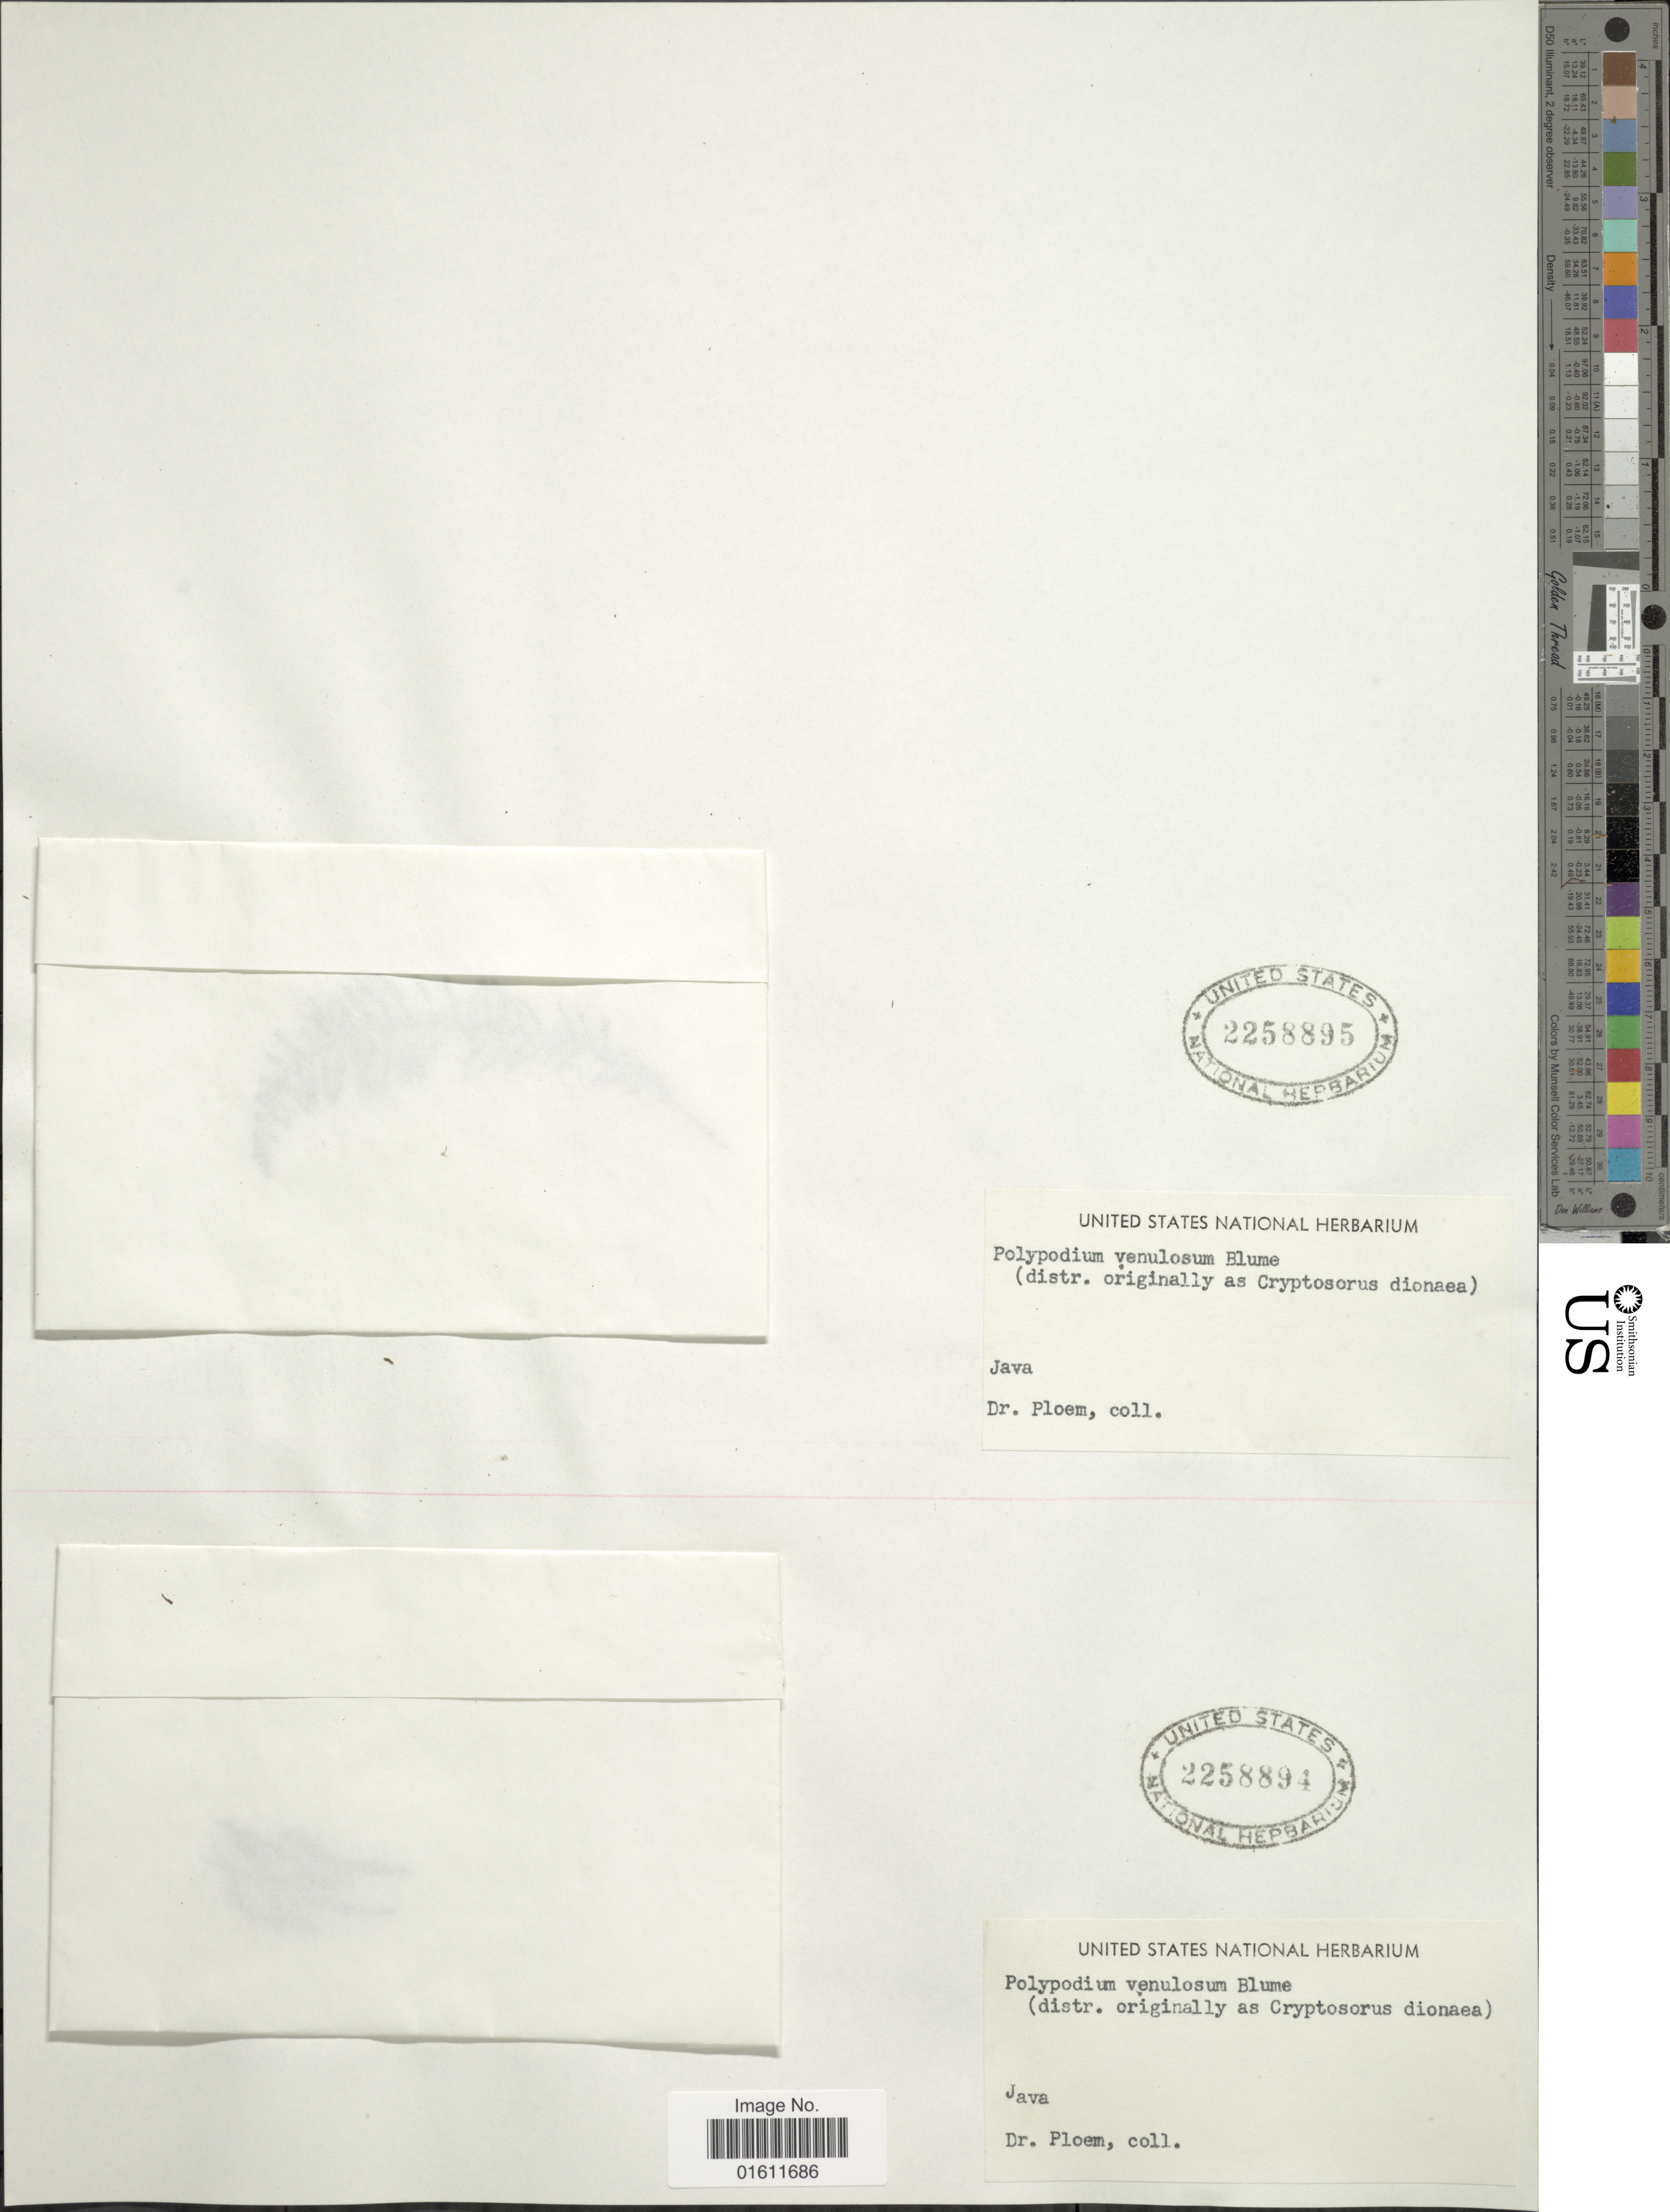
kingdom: Plantae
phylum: Tracheophyta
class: Polypodiopsida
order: Polypodiales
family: Polypodiaceae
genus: Prosaptia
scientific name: Prosaptia venulosa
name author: (Blume) M.G. Price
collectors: -. Ploem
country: Indonesia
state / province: Java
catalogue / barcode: US 2258894